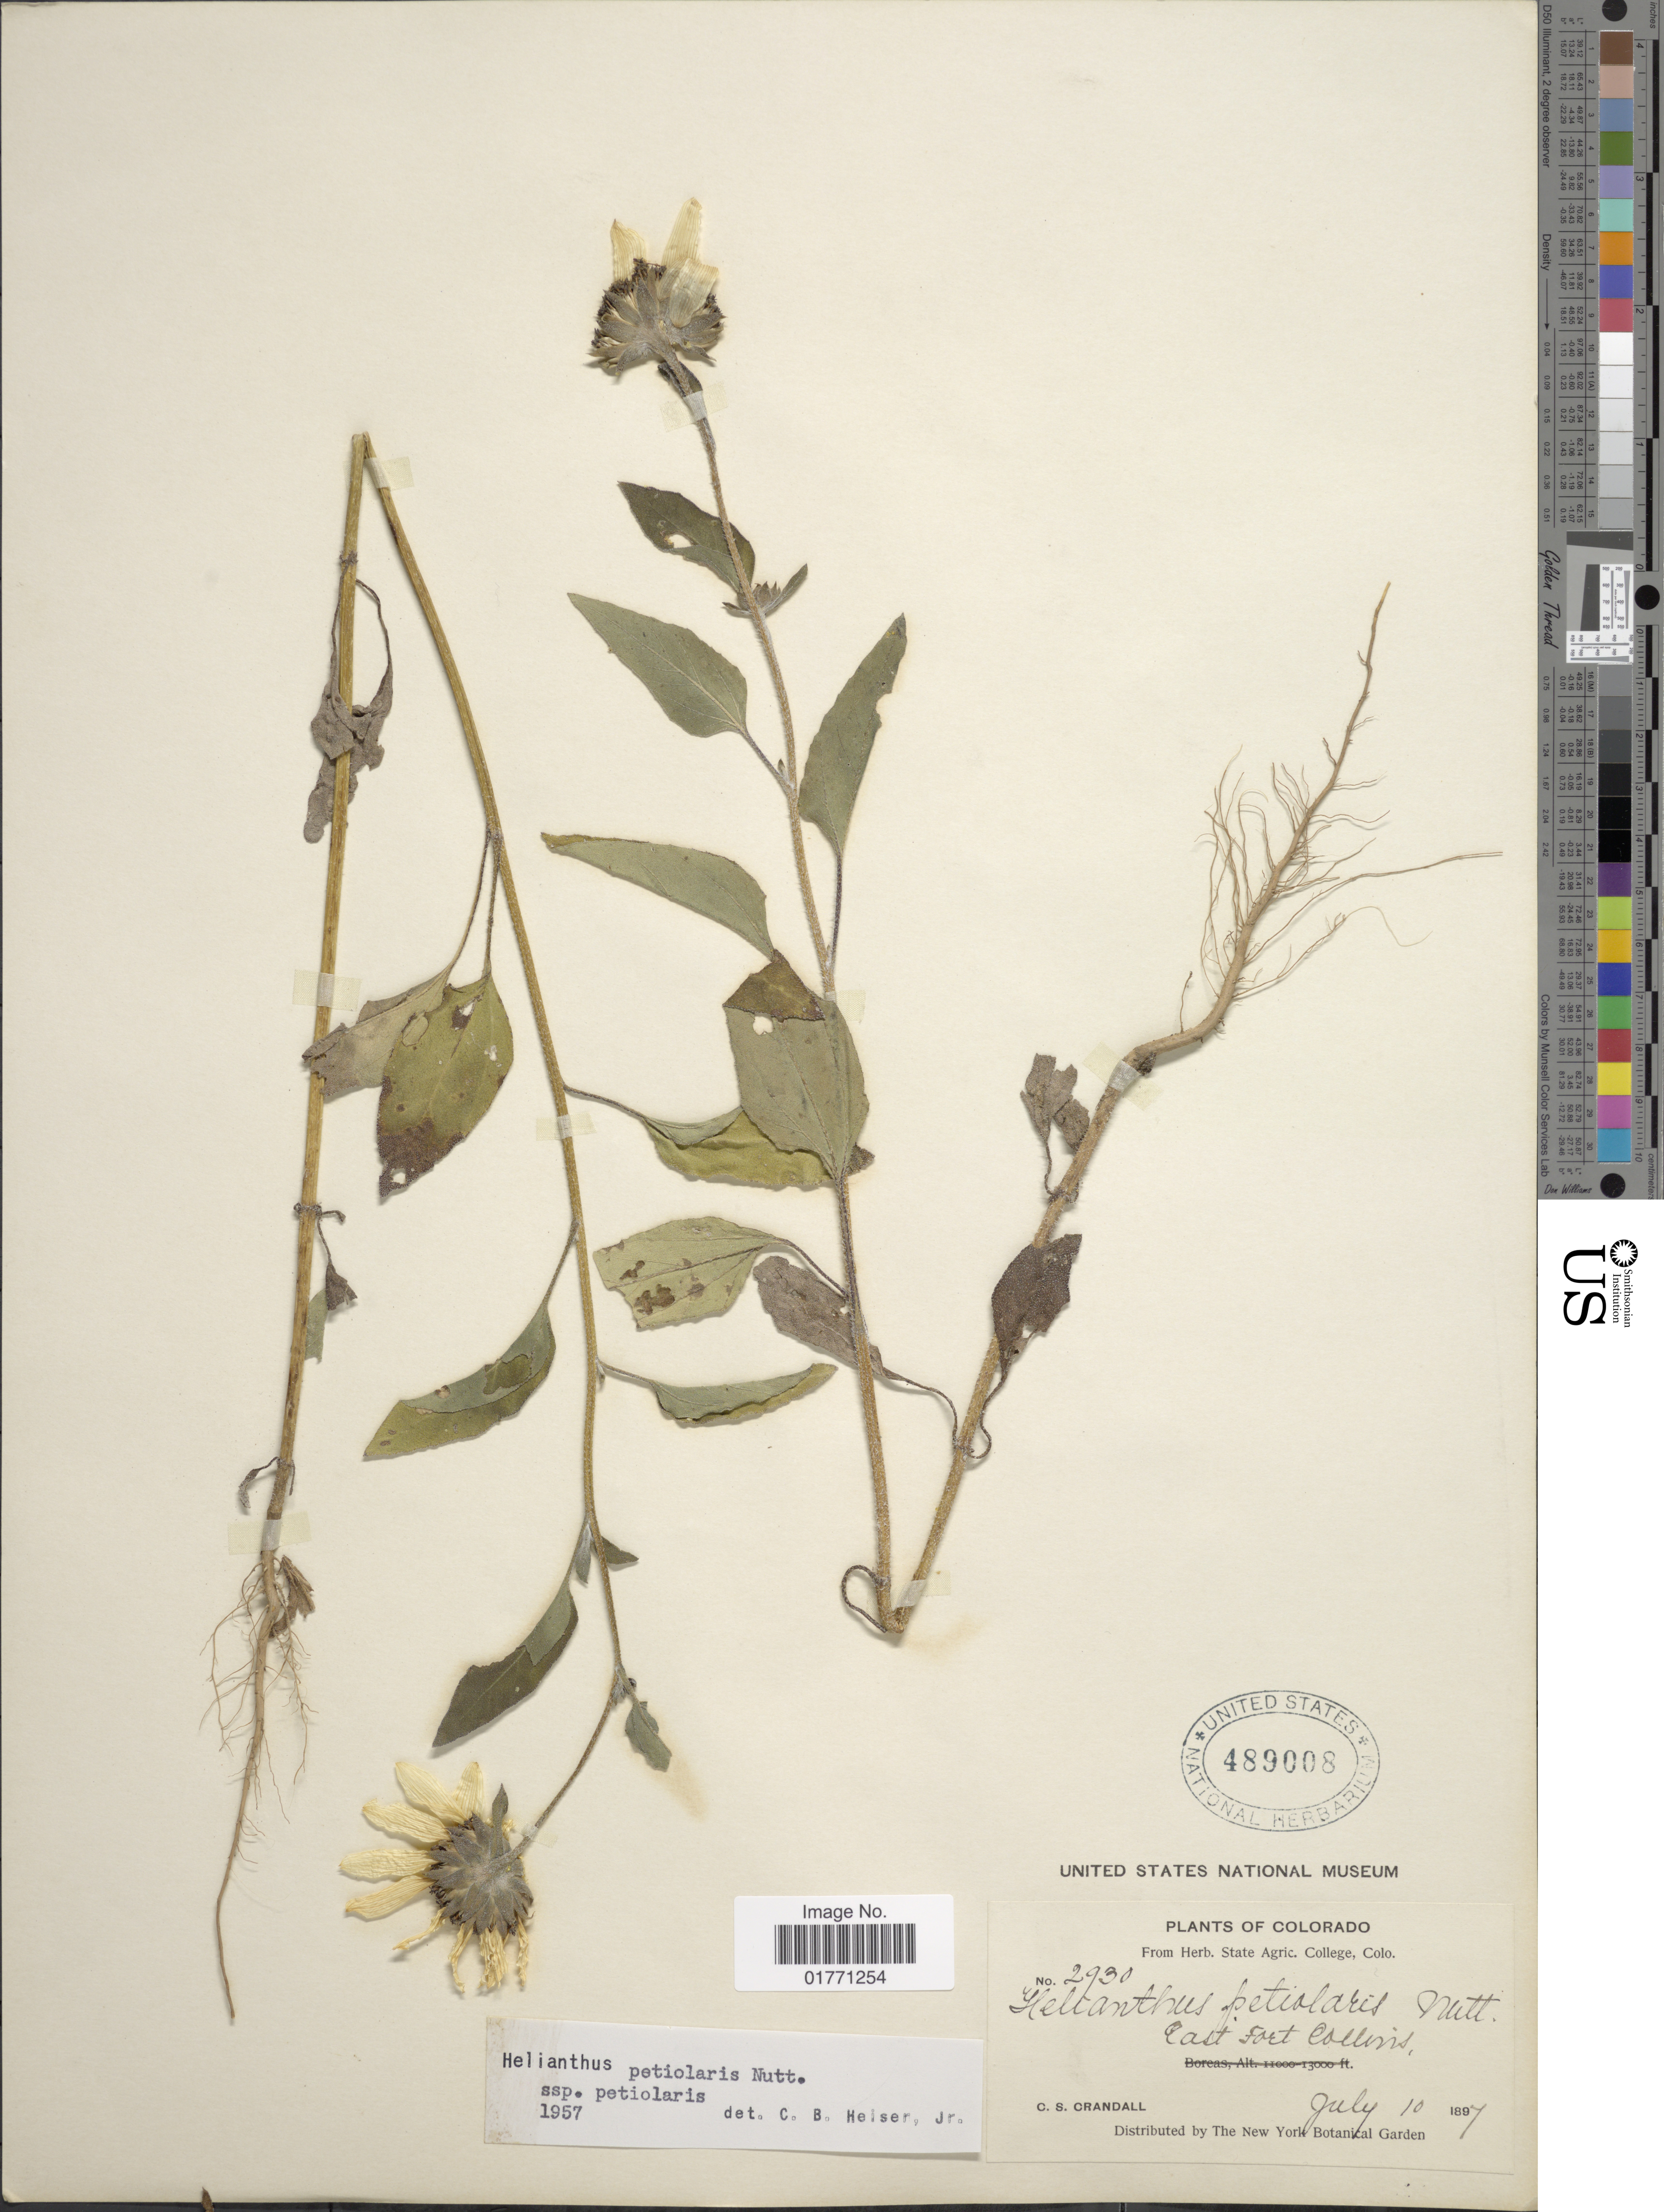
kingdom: Plantae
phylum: Tracheophyta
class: Magnoliopsida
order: Asterales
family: Asteraceae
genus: Helianthus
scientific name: Helianthus petiolaris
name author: Nutt.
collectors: C. Crandall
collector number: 2930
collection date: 1897-07-10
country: United States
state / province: Colorado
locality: East Fort Collosis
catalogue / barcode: US 489008